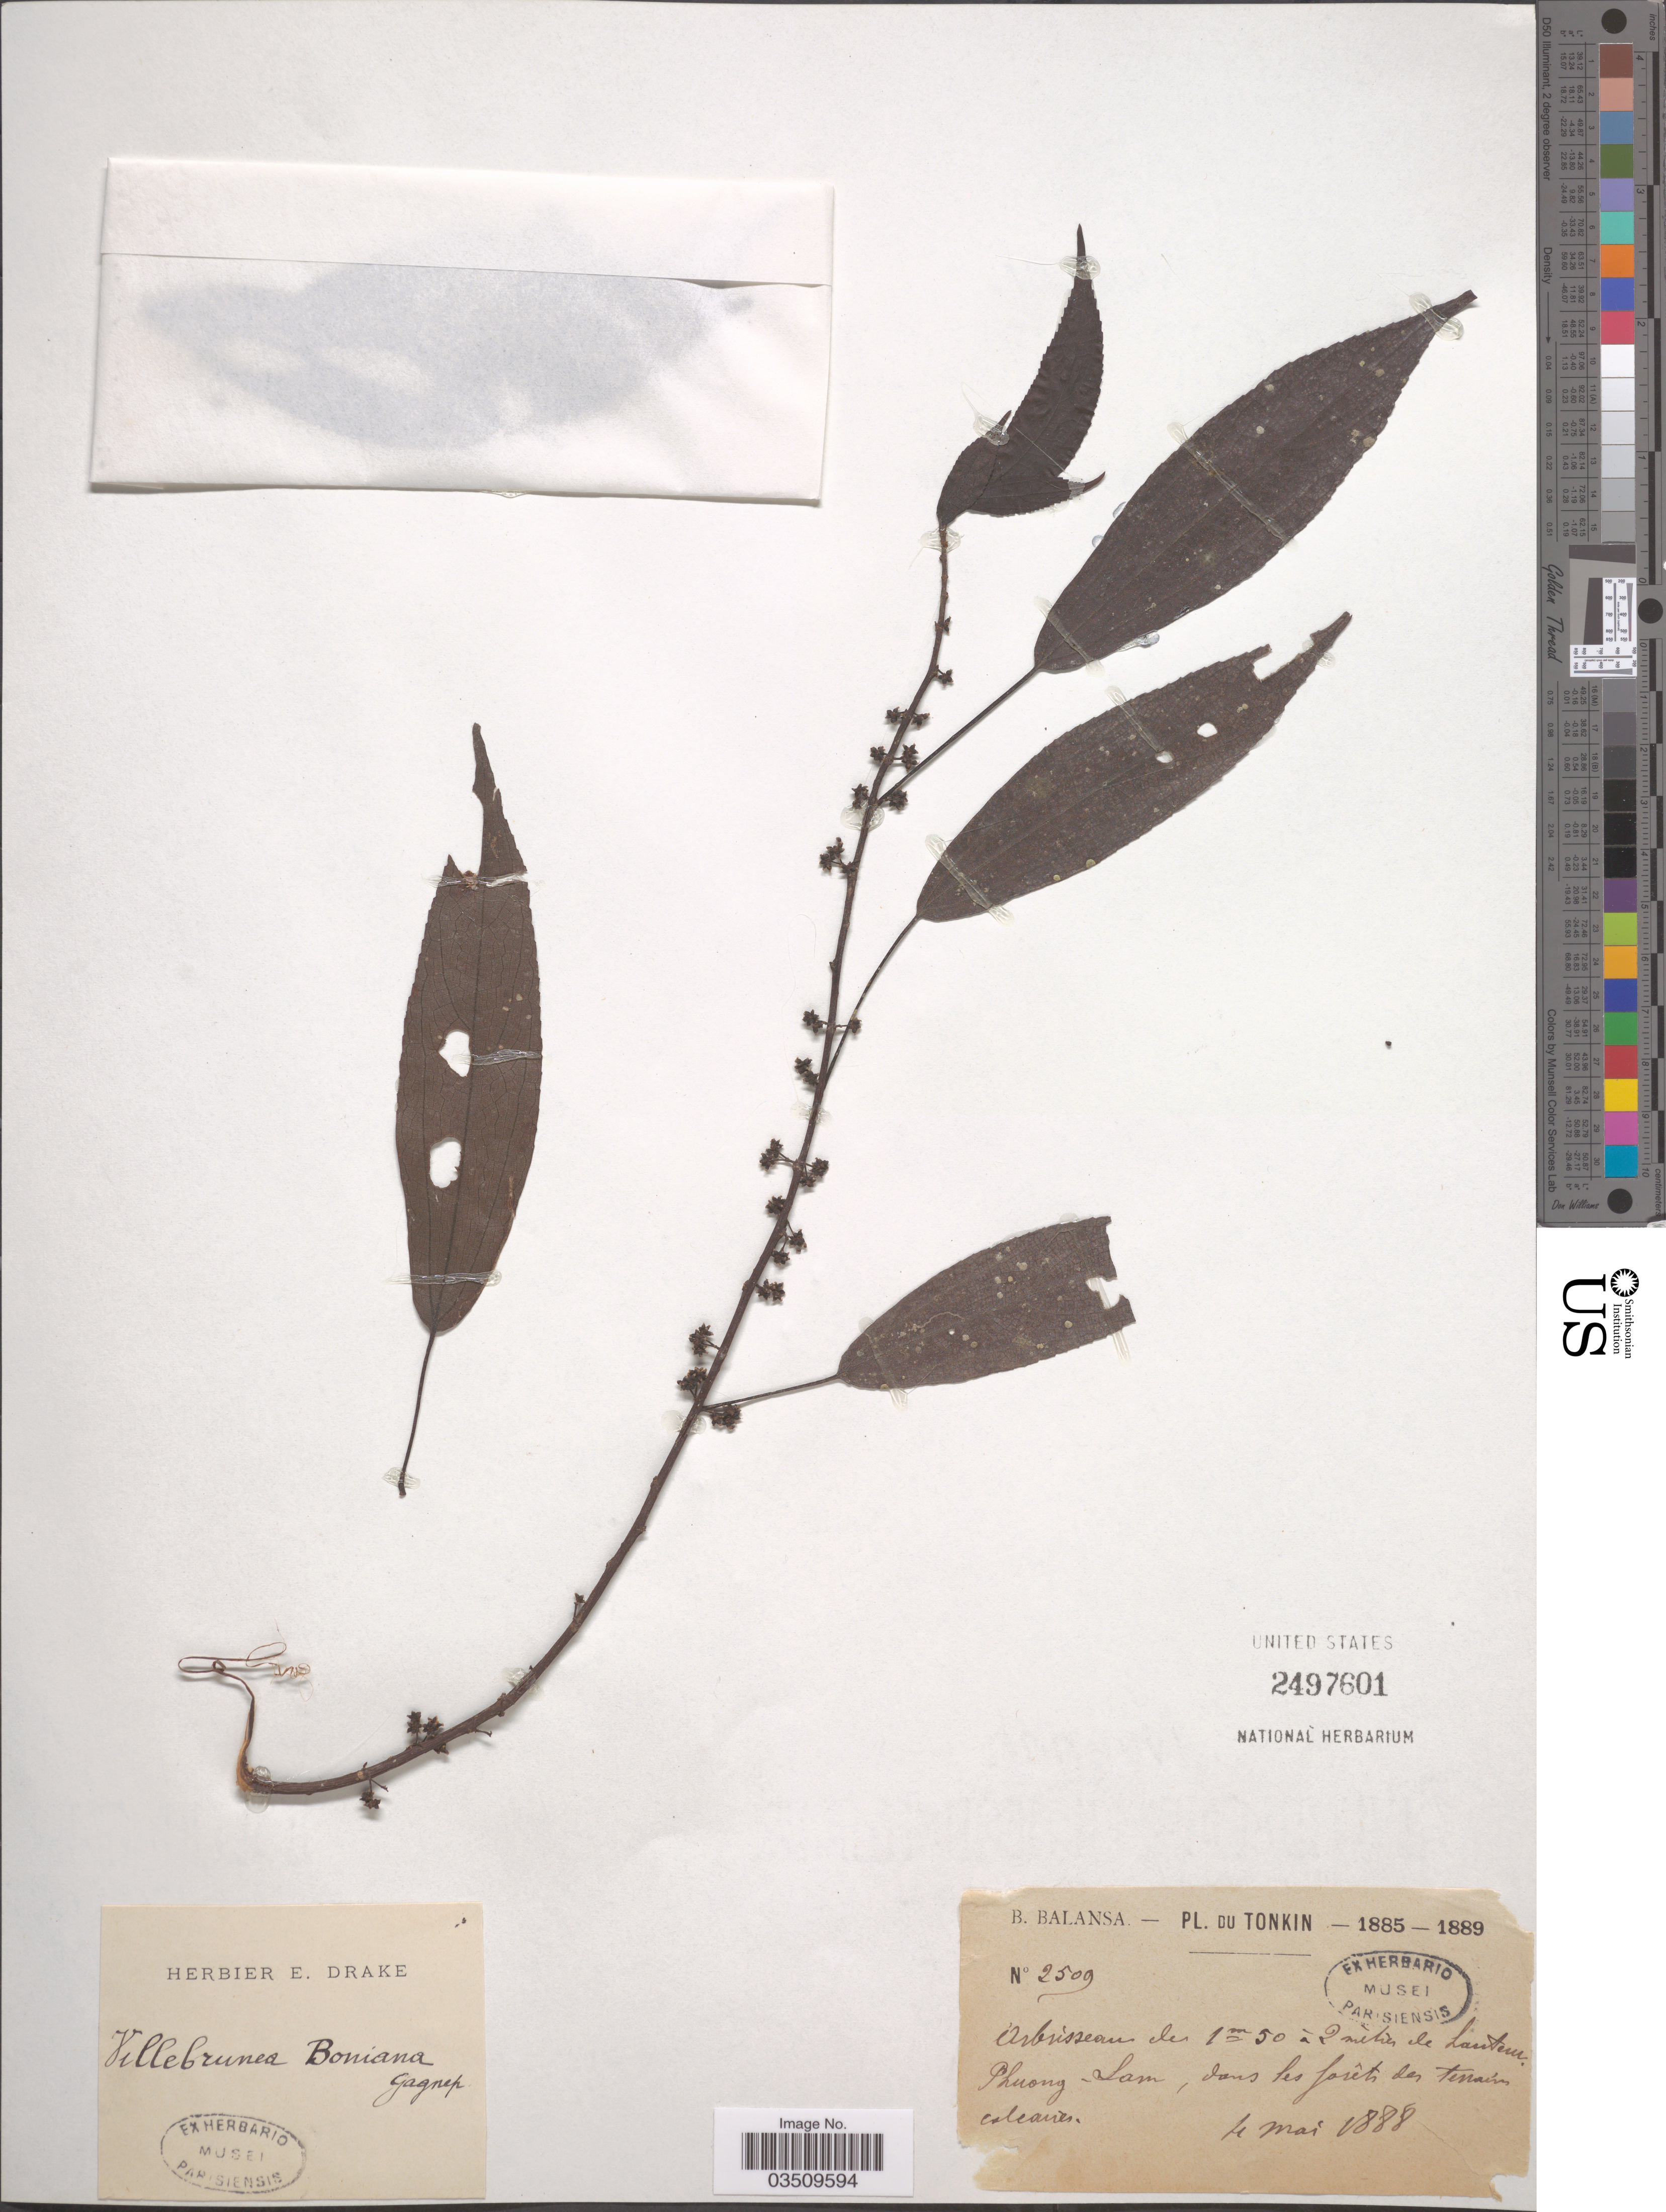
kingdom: Plantae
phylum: Tracheophyta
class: Magnoliopsida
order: Rosales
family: Urticaceae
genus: Oreocnide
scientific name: Oreocnide boniana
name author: (Gagnep.) Hand.-Mazz.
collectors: B. Balansa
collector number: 2509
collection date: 1888-05-04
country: Vietnam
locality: Tonkin. Phuong-Sam.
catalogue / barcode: US 2497601